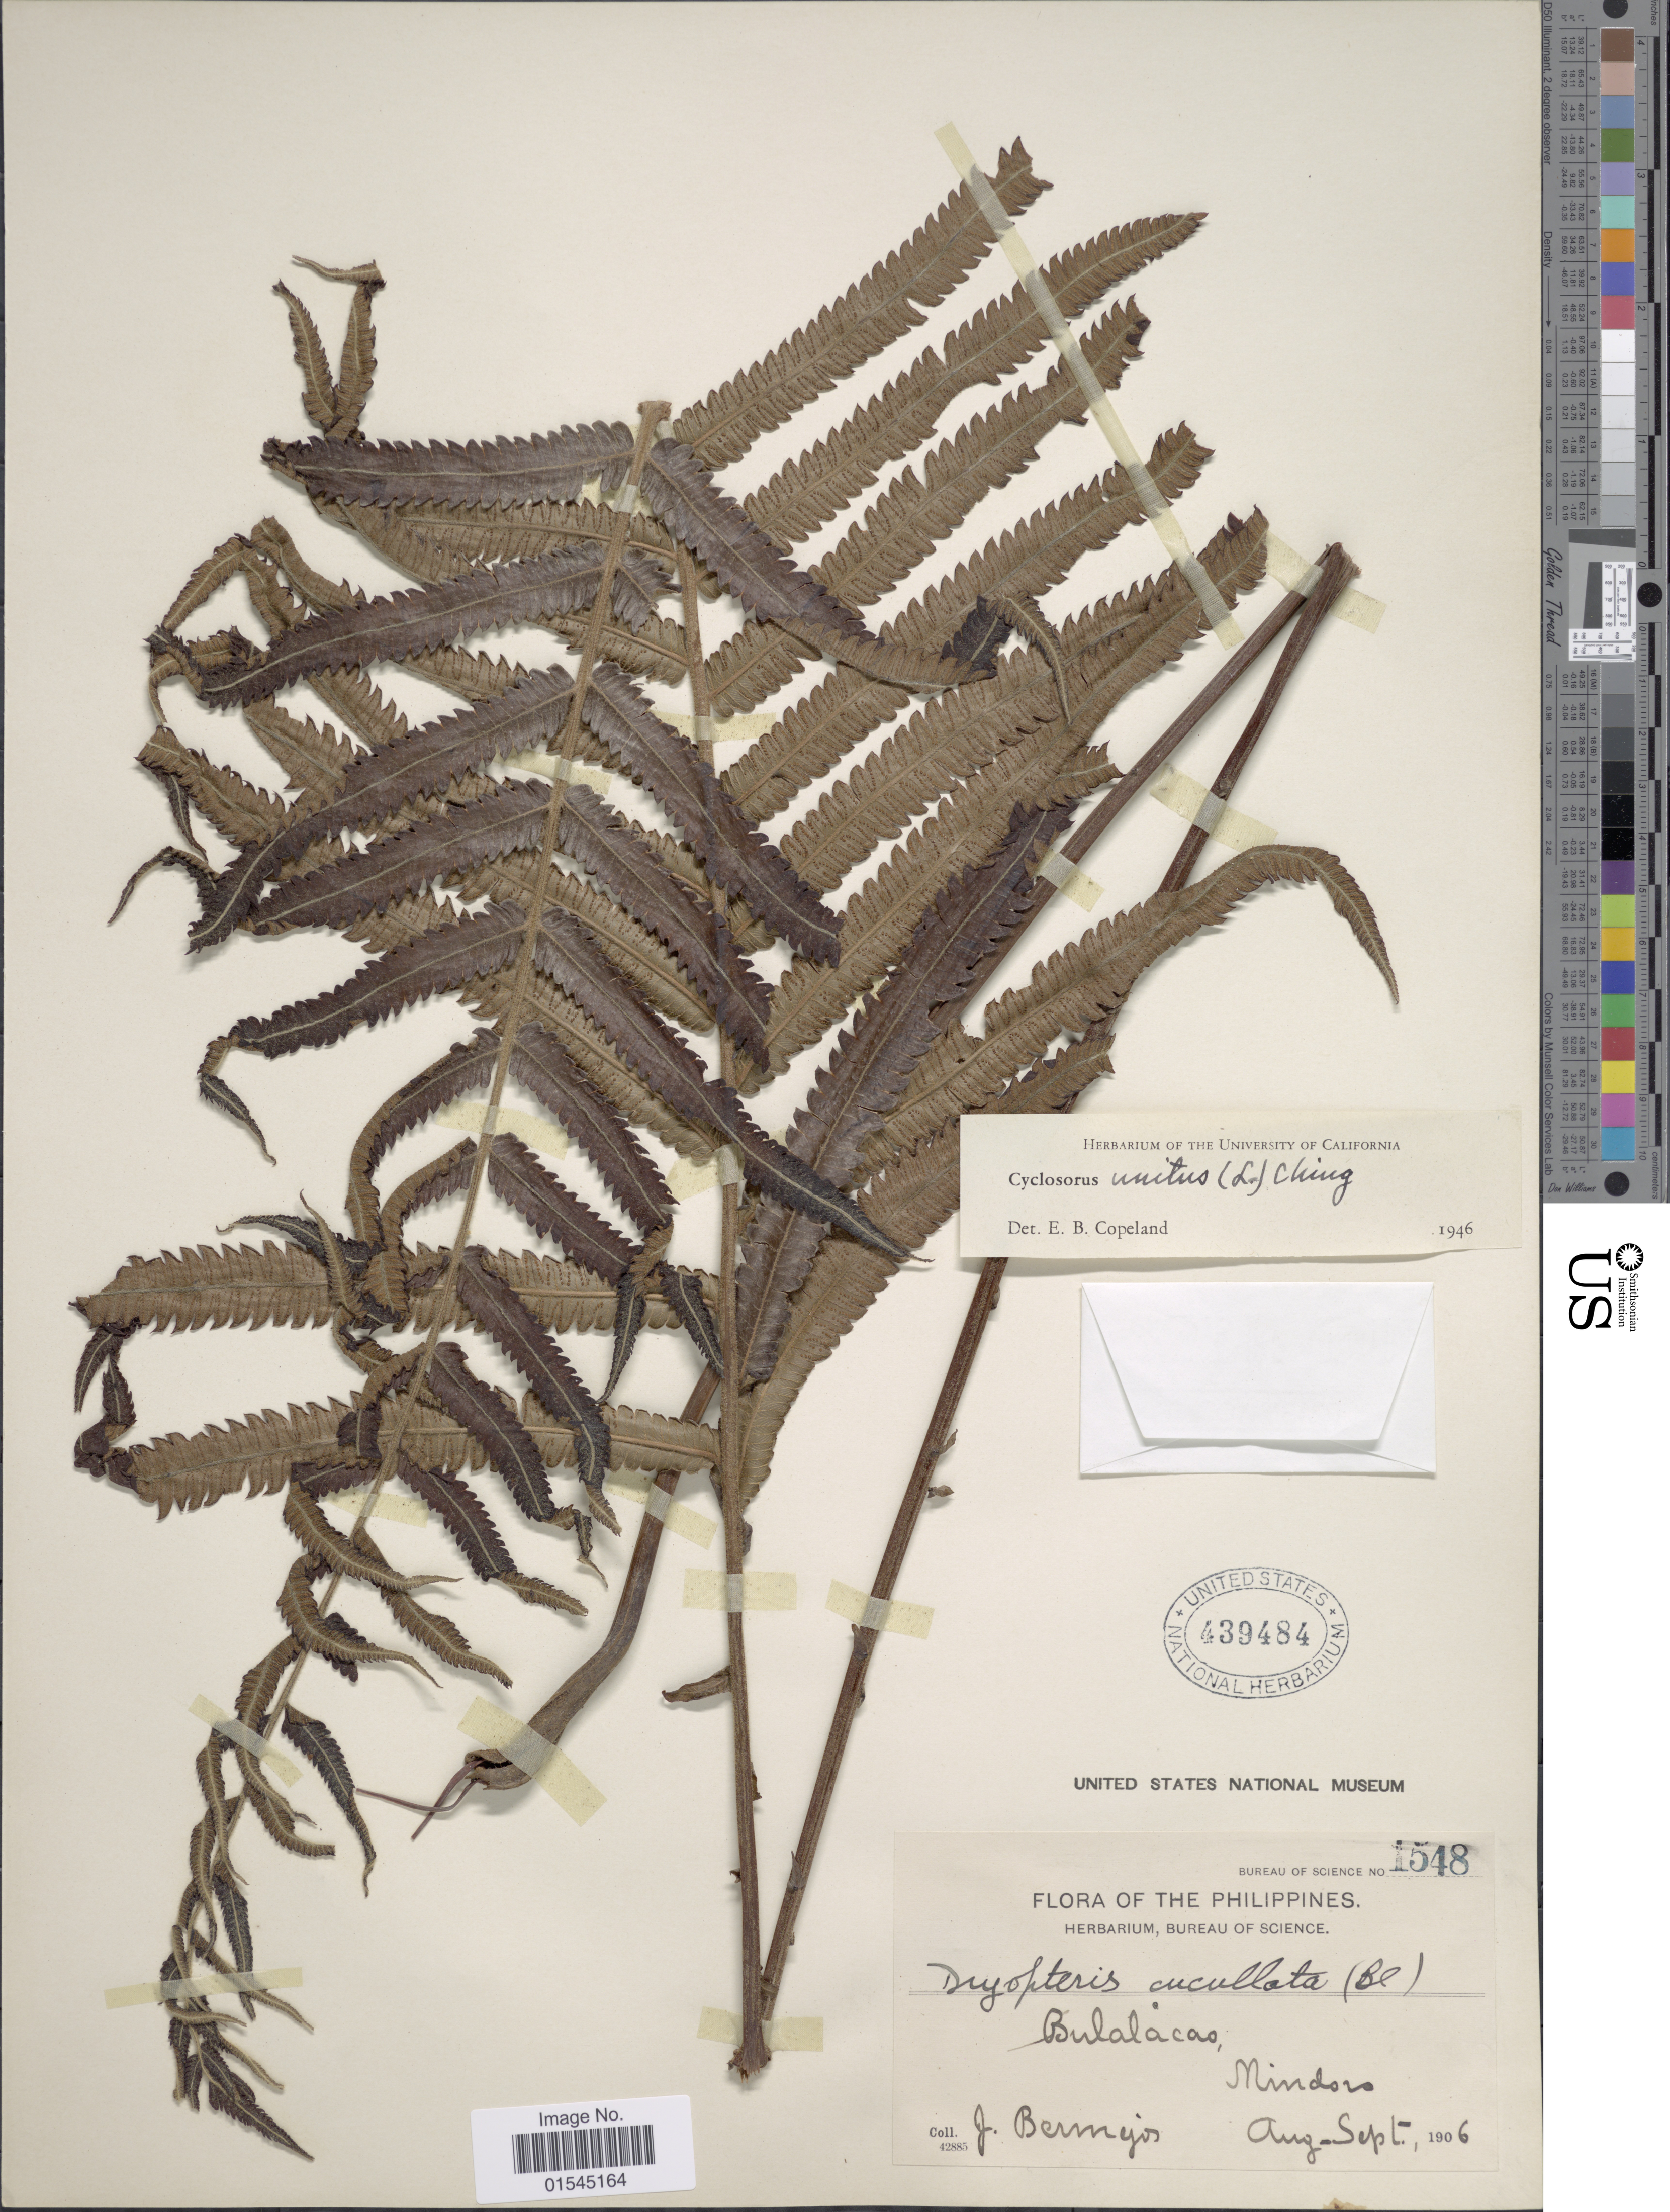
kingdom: Plantae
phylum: Tracheophyta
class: Polypodiopsida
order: Polypodiales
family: Thelypteridaceae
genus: Sphaerostephanos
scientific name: Sphaerostephanos unitus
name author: (L.) Holttum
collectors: J. Bermejos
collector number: Bureau of Science 1548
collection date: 1906-08/1906-09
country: Philippines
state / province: Mimaropa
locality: Bulalacao, Mindoro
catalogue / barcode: US 439484